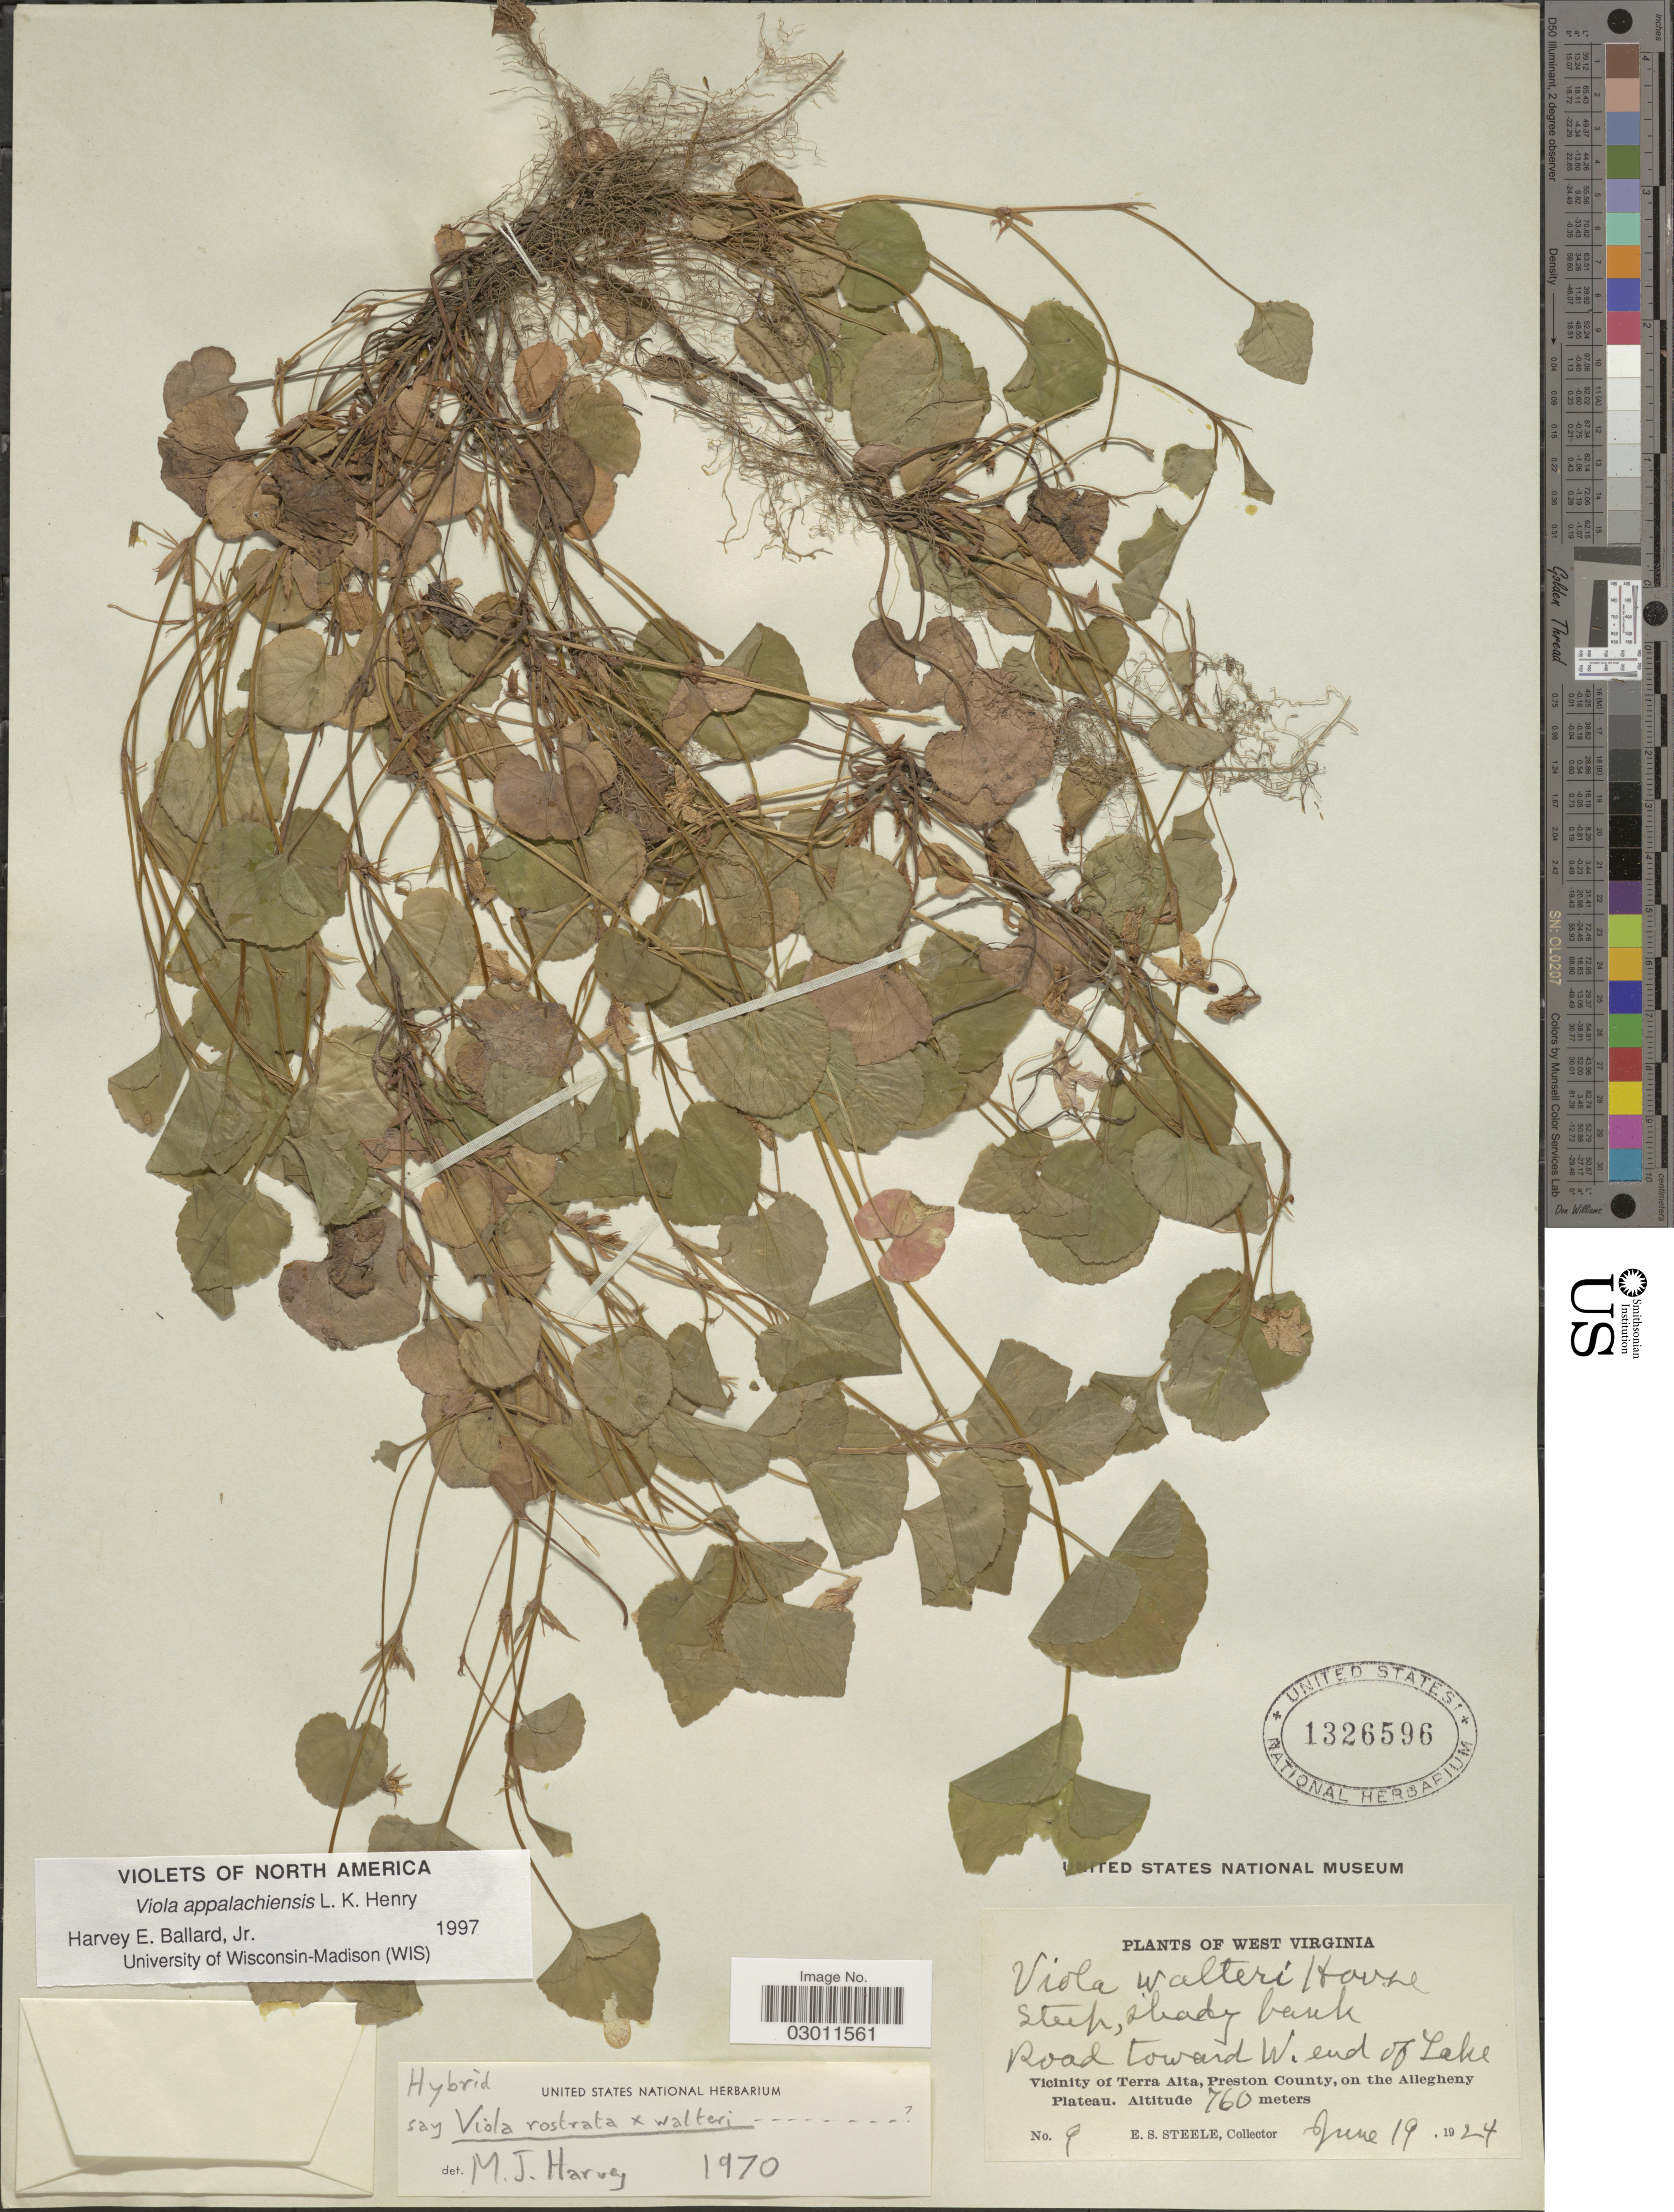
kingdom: Plantae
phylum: Tracheophyta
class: Magnoliopsida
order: Malpighiales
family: Violaceae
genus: Viola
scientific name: Viola appalachiensis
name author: L.K. Henry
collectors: E. Steele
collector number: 9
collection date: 1924-06-19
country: United States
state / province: West Virginia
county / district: Preston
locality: Shady bank Road, toward W. end of Lake, Vicinity of Terra Alta, Preston County, on the Allegheny Plateau.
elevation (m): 760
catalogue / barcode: US 1326596